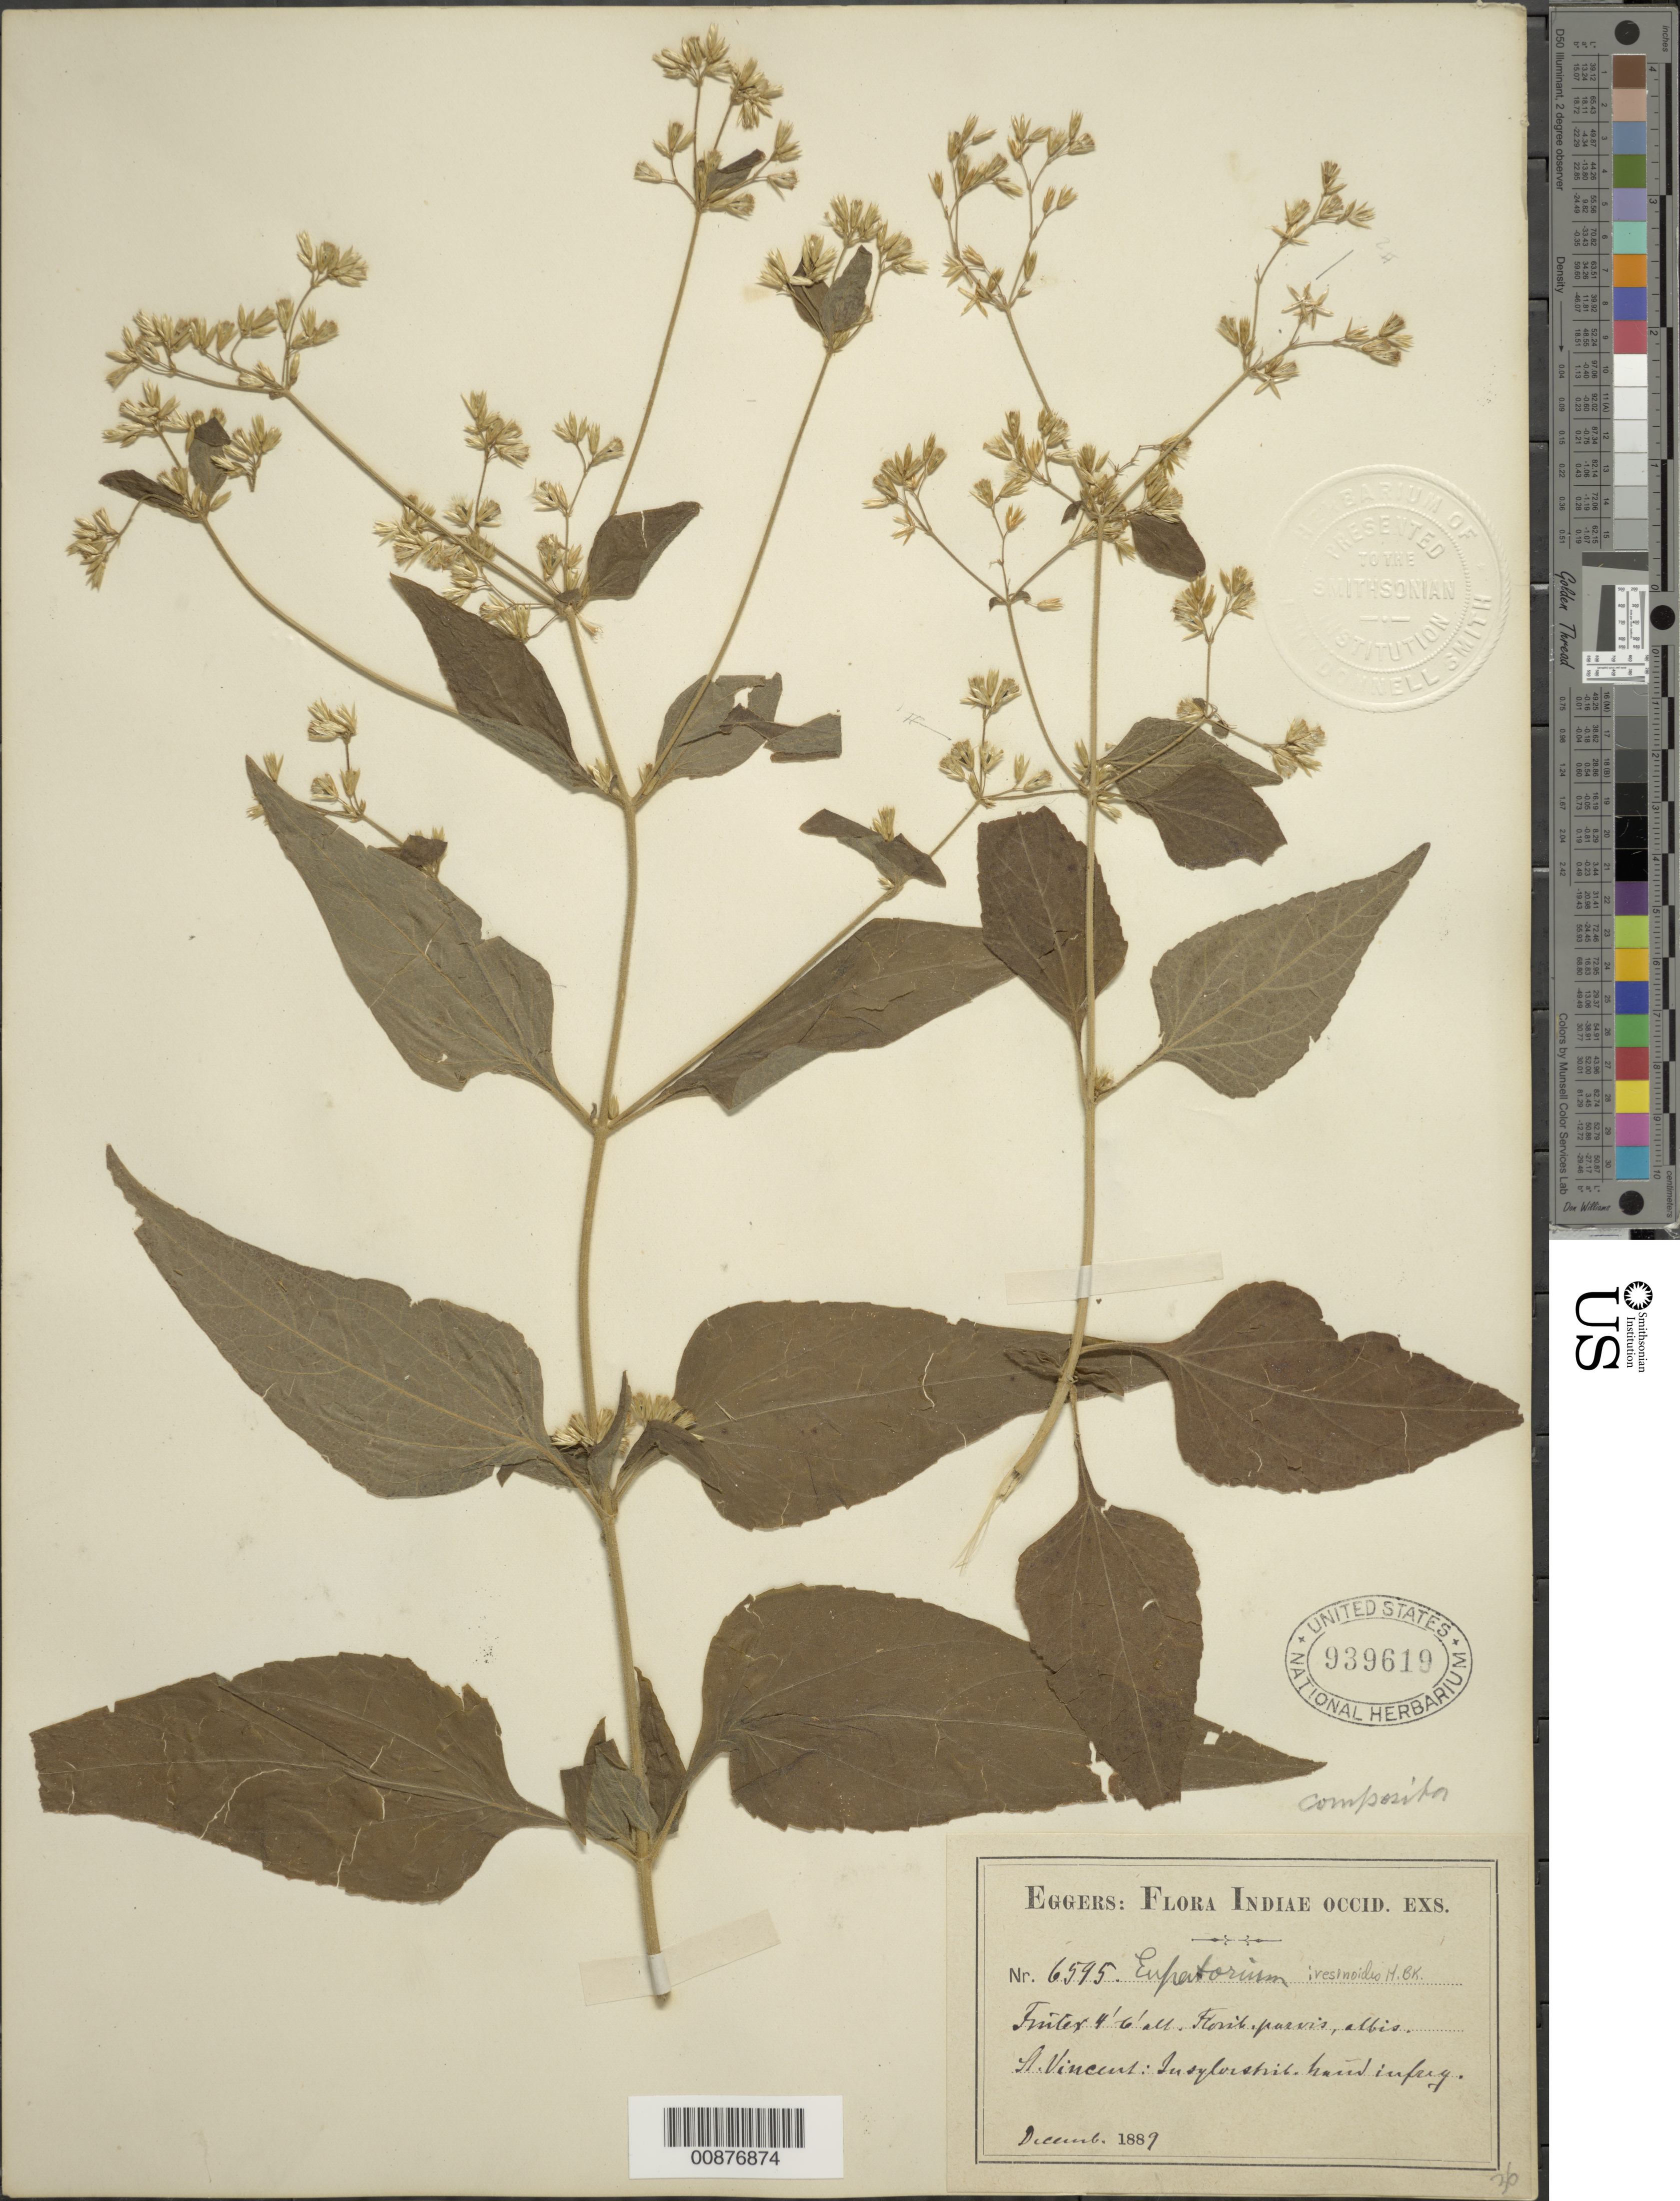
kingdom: Plantae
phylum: Tracheophyta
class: Magnoliopsida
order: Asterales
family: Asteraceae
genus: Condylidium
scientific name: Condylidium iresinoides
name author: (Kunth) R.M. King & H. Rob.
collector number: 6595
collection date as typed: Dec 1889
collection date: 1889-12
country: St. Vincent - Grenadines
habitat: In sylvestris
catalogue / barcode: US 939619